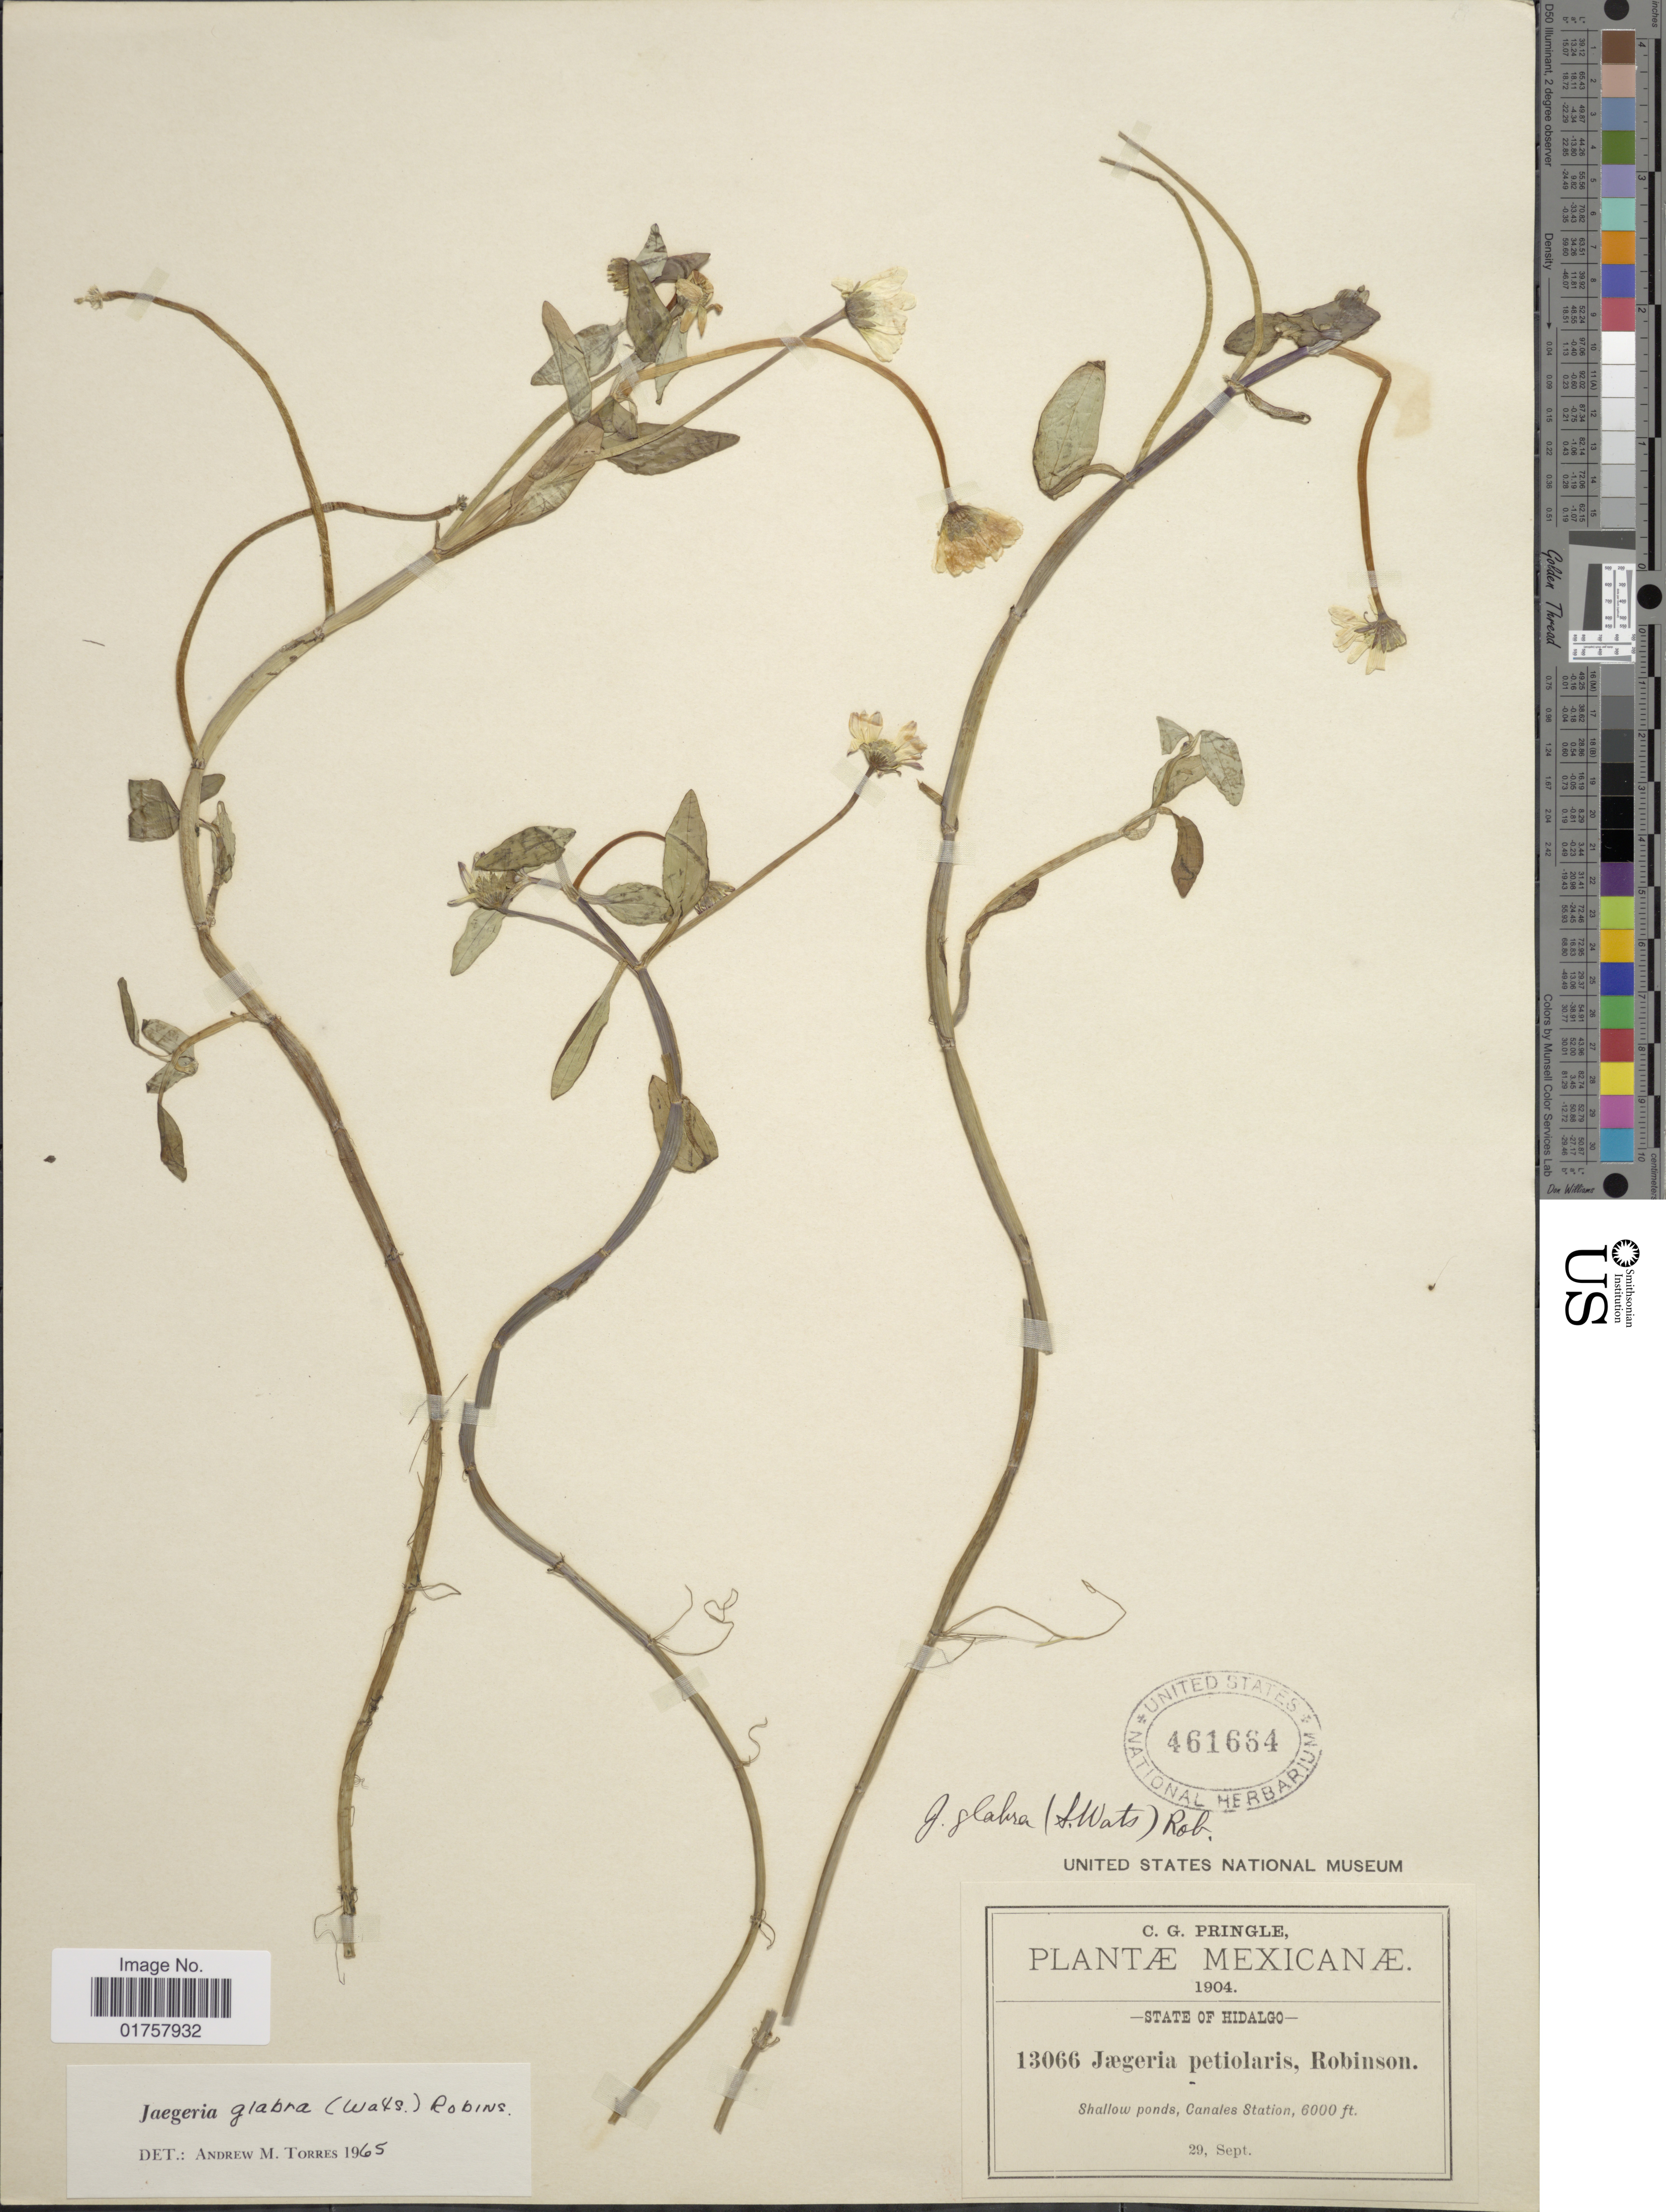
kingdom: Plantae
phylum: Tracheophyta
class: Magnoliopsida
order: Asterales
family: Asteraceae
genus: Jaegeria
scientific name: Jaegeria glabra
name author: (S. Watson) B.L. Rob.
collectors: C. G. Pringle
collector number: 13066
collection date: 1904-09-29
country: Mexico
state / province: Hidalgo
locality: Shallow ponds, Canales Station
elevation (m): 1829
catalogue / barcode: US 461664